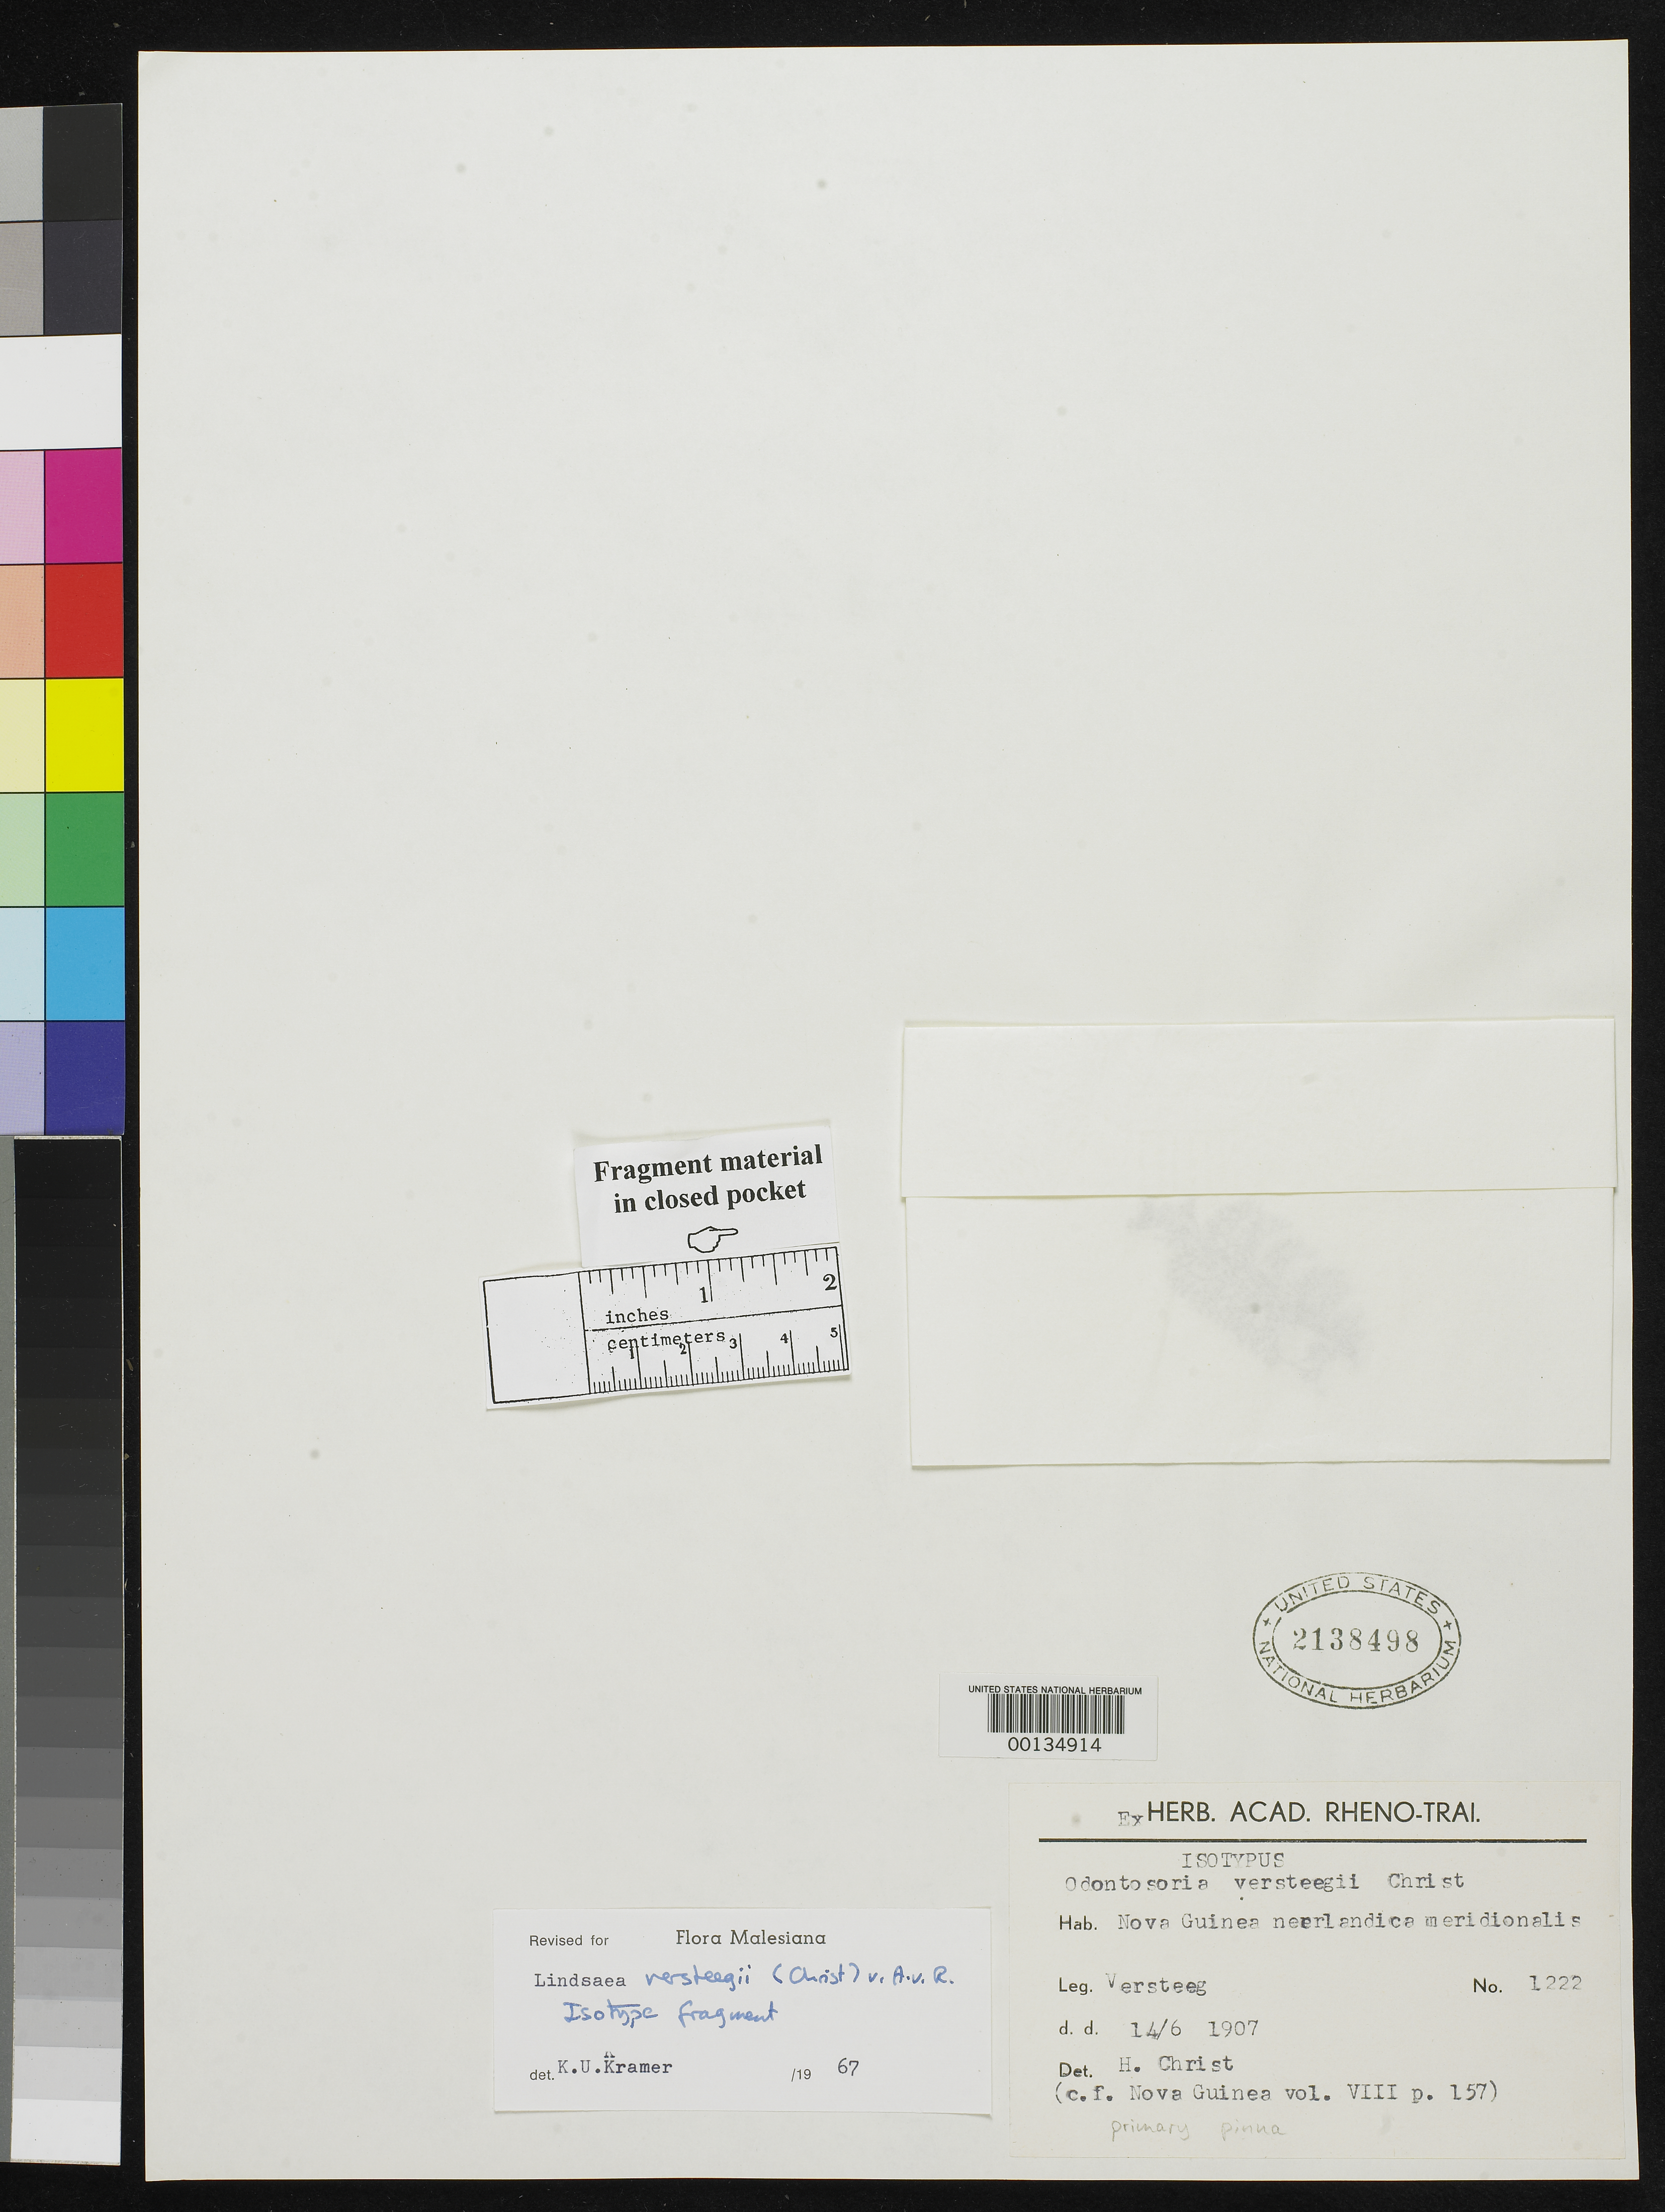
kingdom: Plantae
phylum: Tracheophyta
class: Polypodiopsida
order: Polypodiales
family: Lindsaeaceae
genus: Odontosoria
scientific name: Odontosoria versteegii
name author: Christ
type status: Isotype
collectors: G. Versteeg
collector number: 1222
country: Papua New Guinea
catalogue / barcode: US 2138498